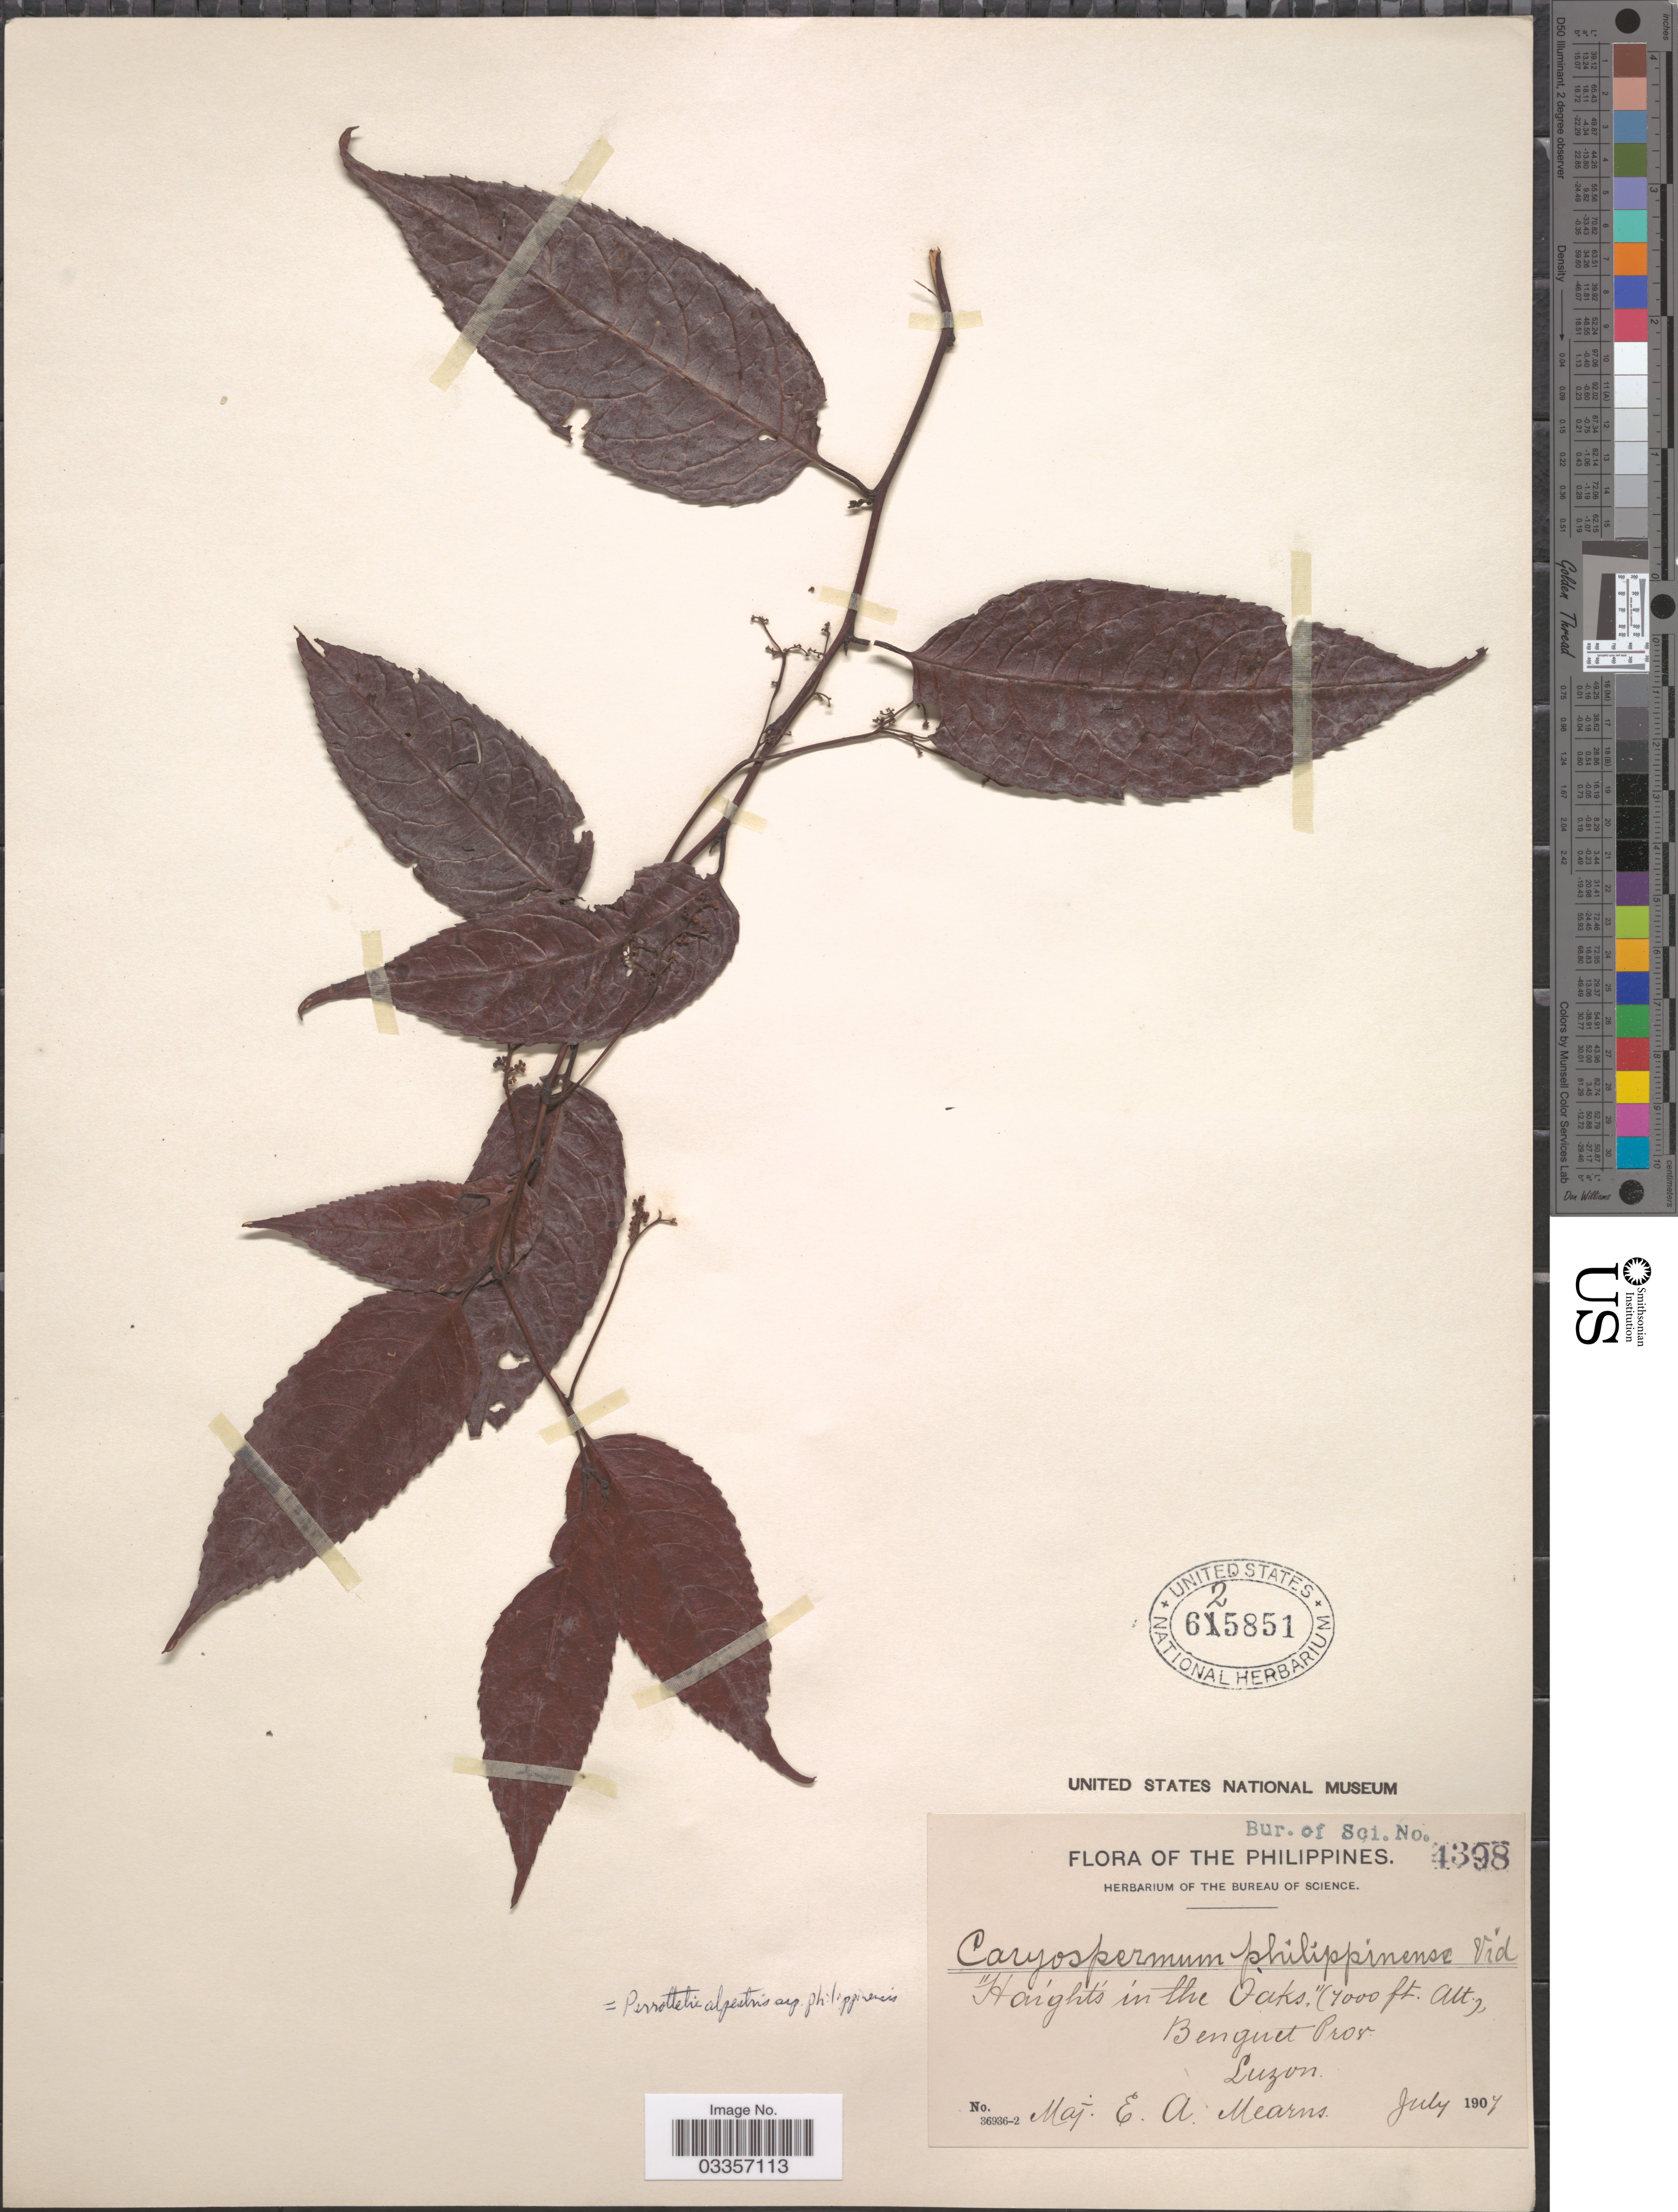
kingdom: Plantae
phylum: Tracheophyta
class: Magnoliopsida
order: Huerteales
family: Dipentodontaceae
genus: Perrottetia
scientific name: Perrottetia alpestris subsp. philippinensis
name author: (S. Vidal) Ding Hou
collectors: E. A. Mearns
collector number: Bur. of Sci. 4398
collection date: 1907-07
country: Philippines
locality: Benguet Prov., Luzon.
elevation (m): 2134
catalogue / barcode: US 625851